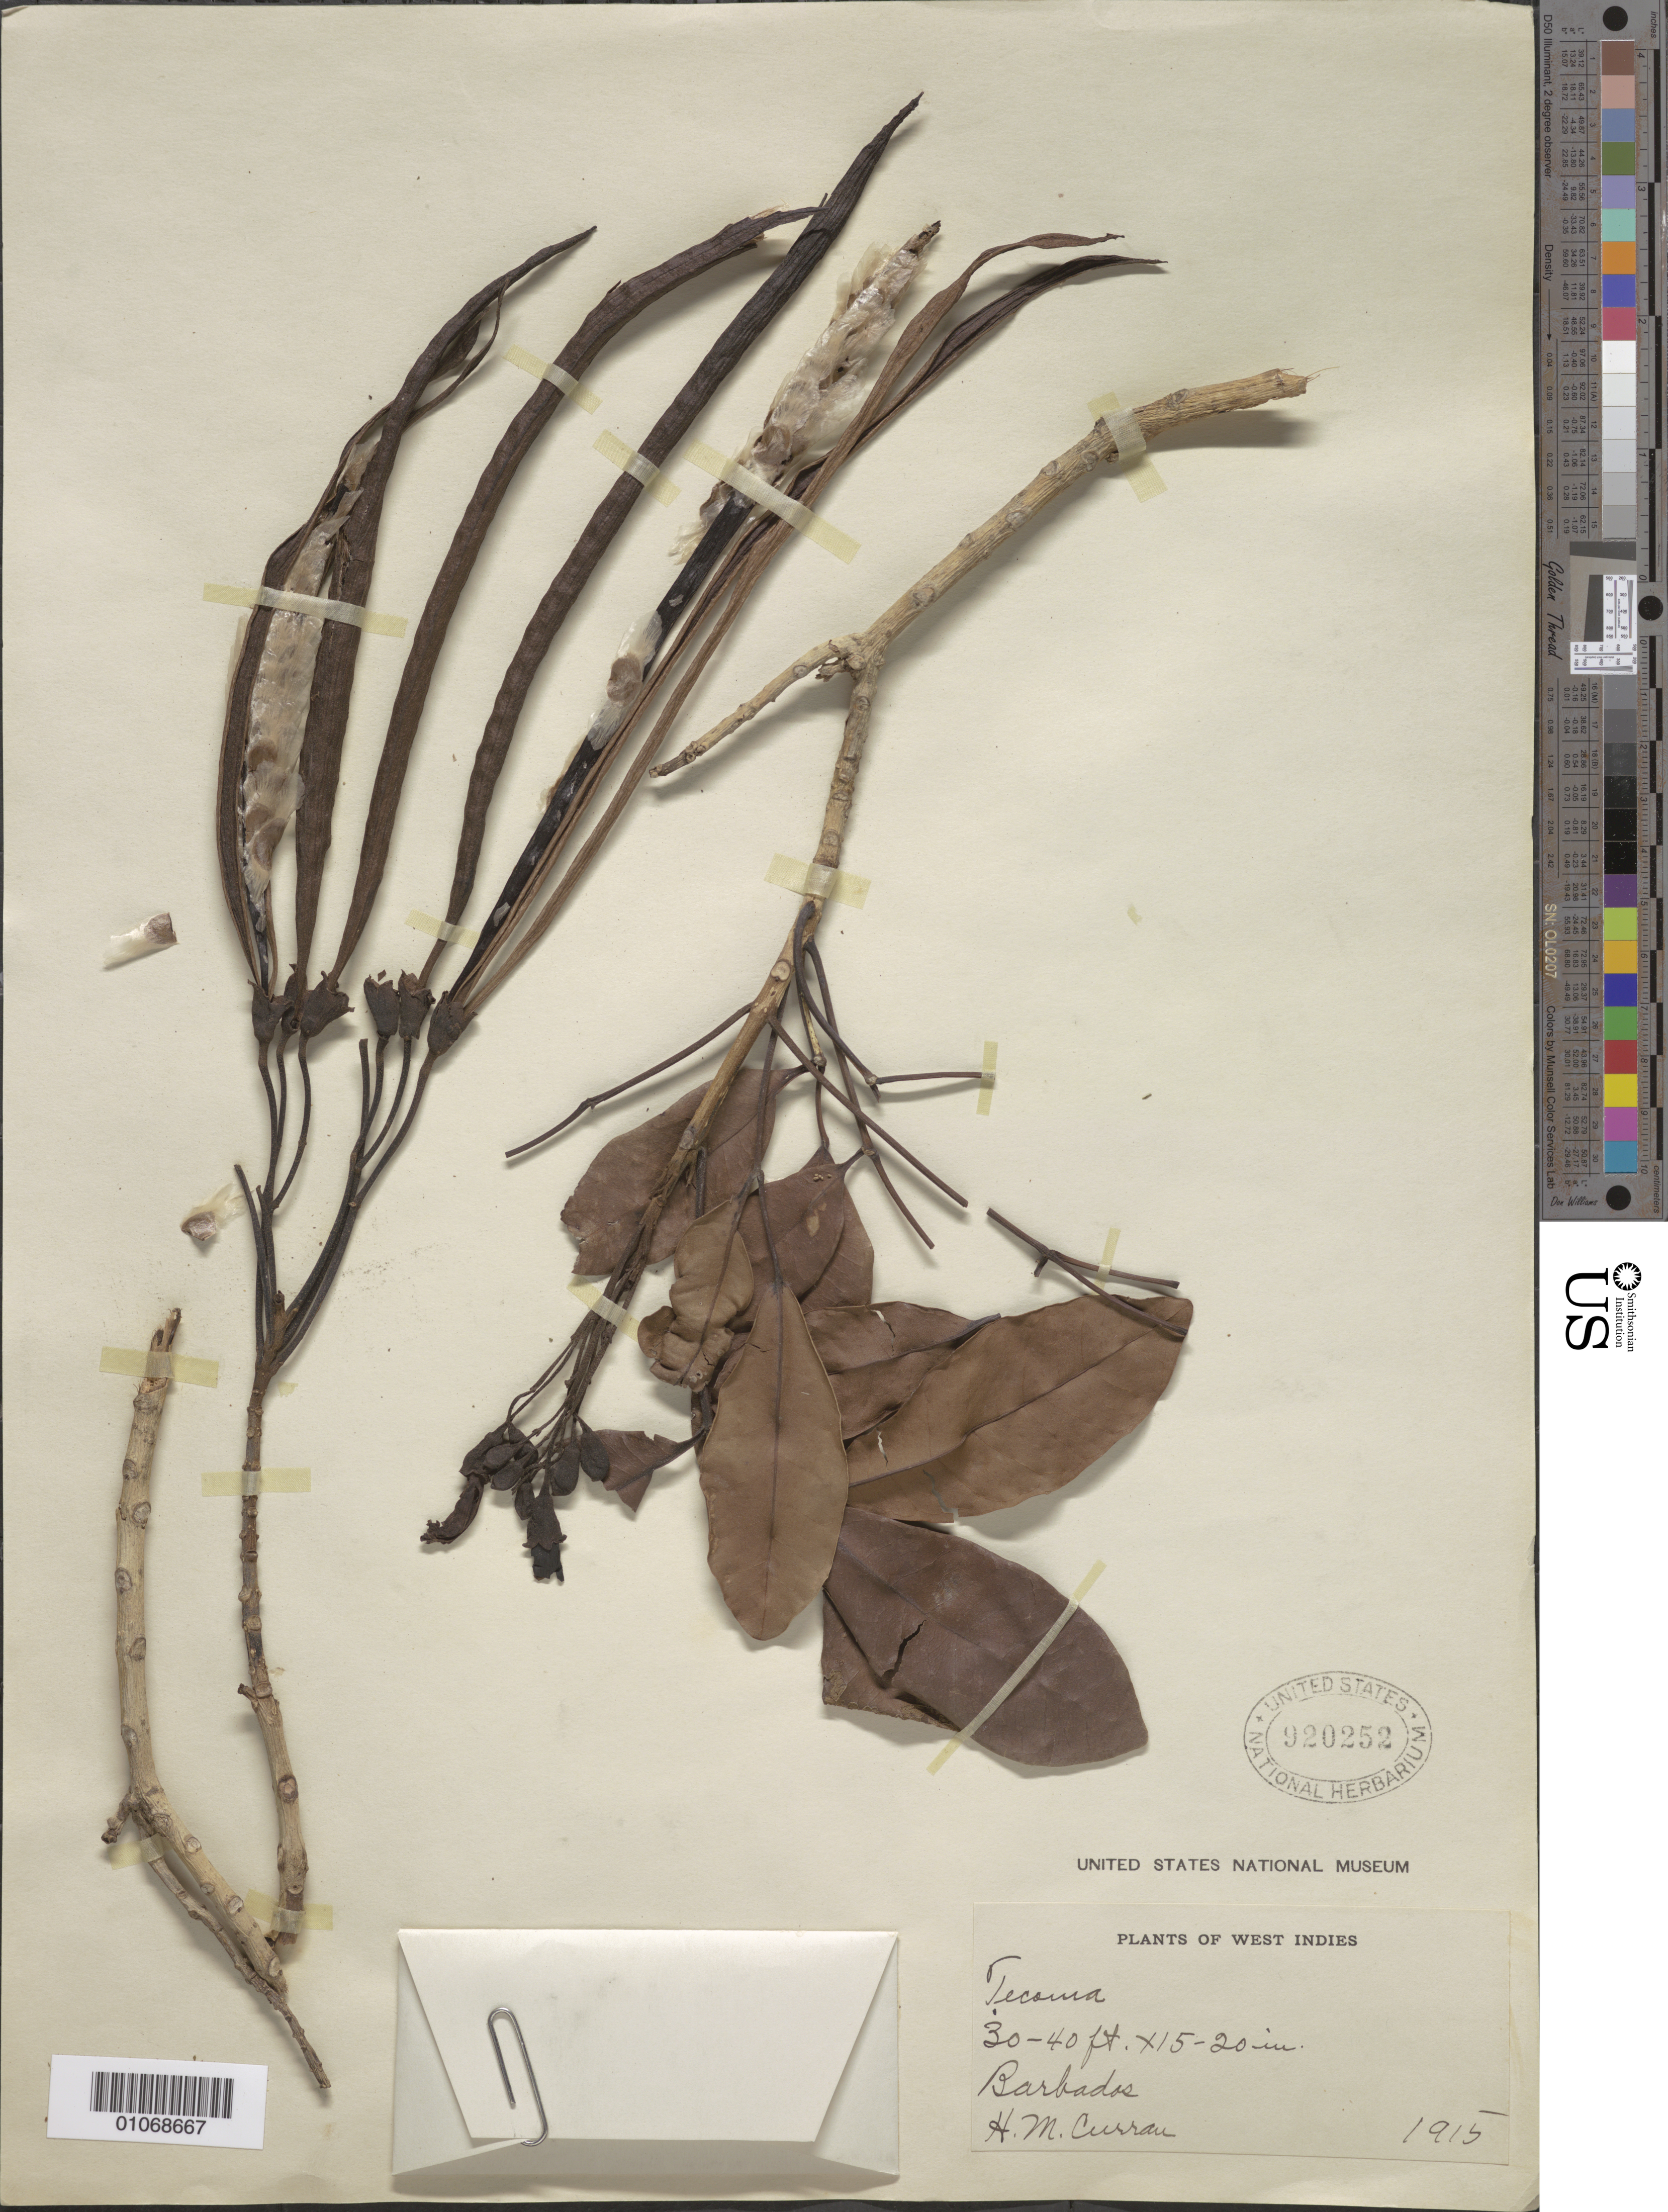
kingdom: Plantae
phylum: Tracheophyta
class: Magnoliopsida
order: Lamiales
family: Bignoniaceae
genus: Tecoma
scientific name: Tecoma stans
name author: (L.) Juss. ex Kunth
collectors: H. M. Curran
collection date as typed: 01 Jan 1915 to 31 Dec 1915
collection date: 1915-01-01/1915-12-31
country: Barbados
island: Barbados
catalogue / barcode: US 920252